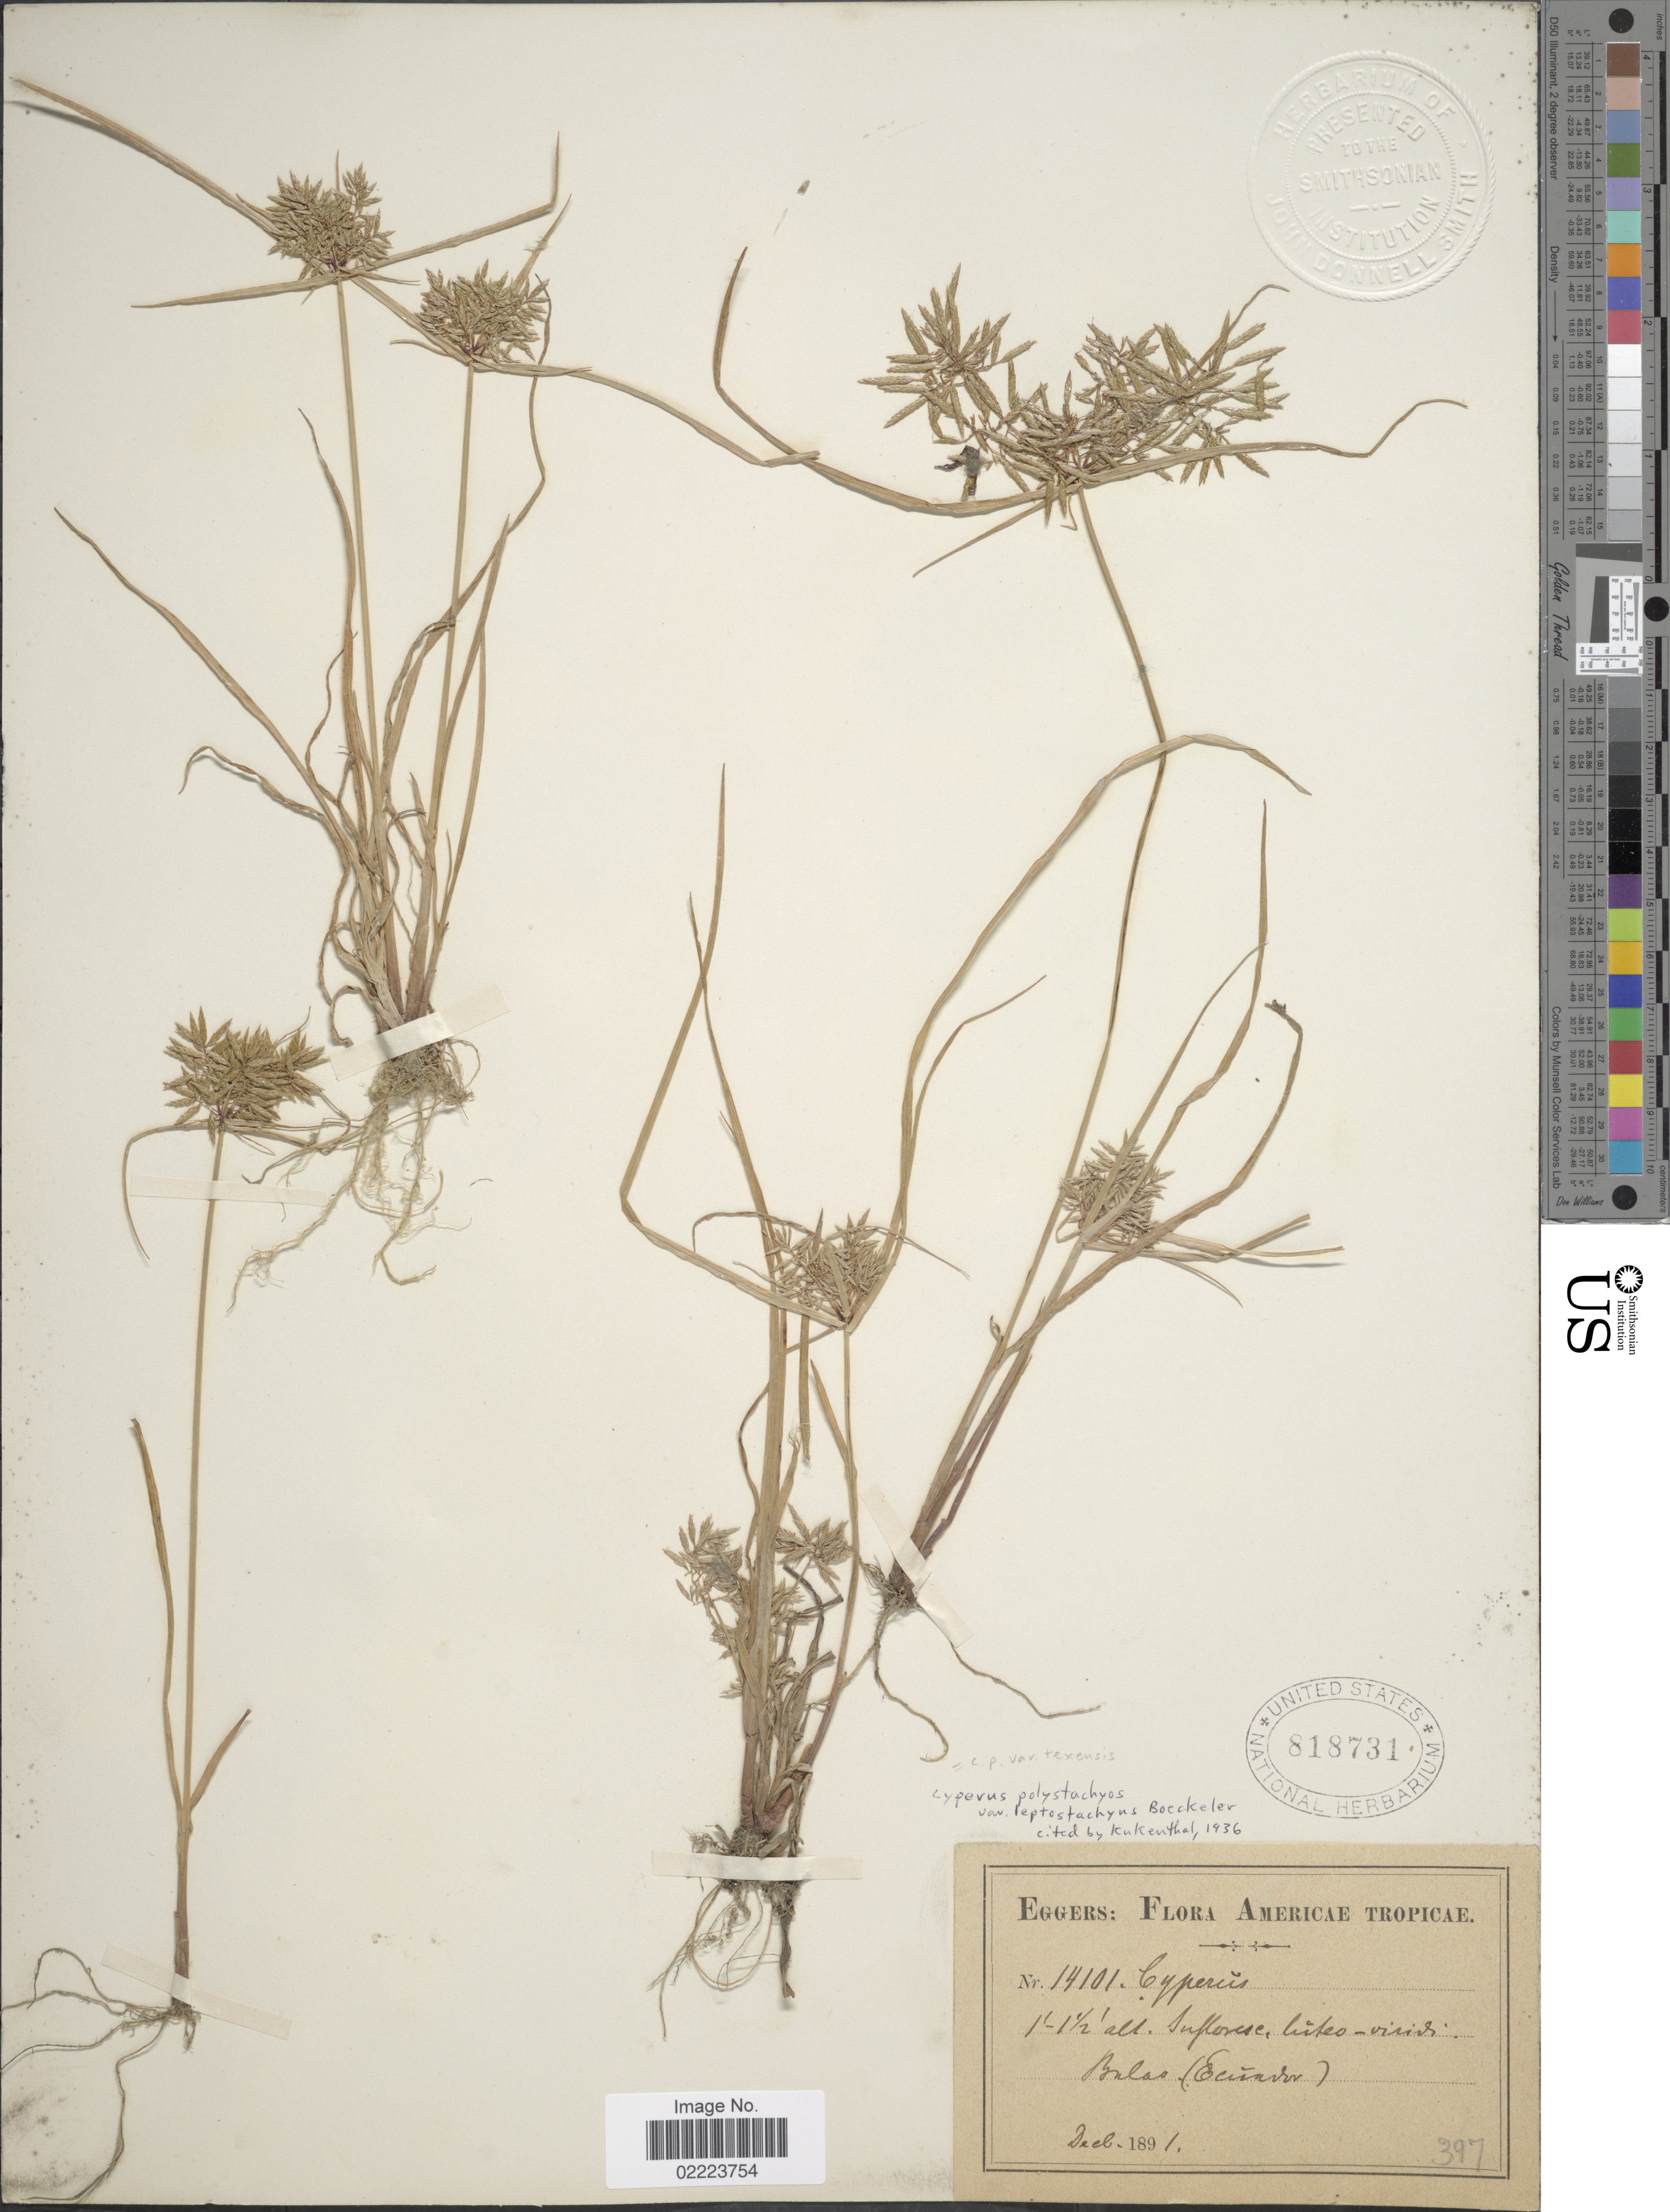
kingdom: Plantae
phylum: Tracheophyta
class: Liliopsida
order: Poales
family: Cyperaceae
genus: Cyperus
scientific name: Cyperus polystachyos var. texensis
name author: (Torr.) Fernald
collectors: -. Eggers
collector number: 14101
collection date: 1891-12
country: Ecuador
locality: Balao, Americae Tropicae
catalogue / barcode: US 818731